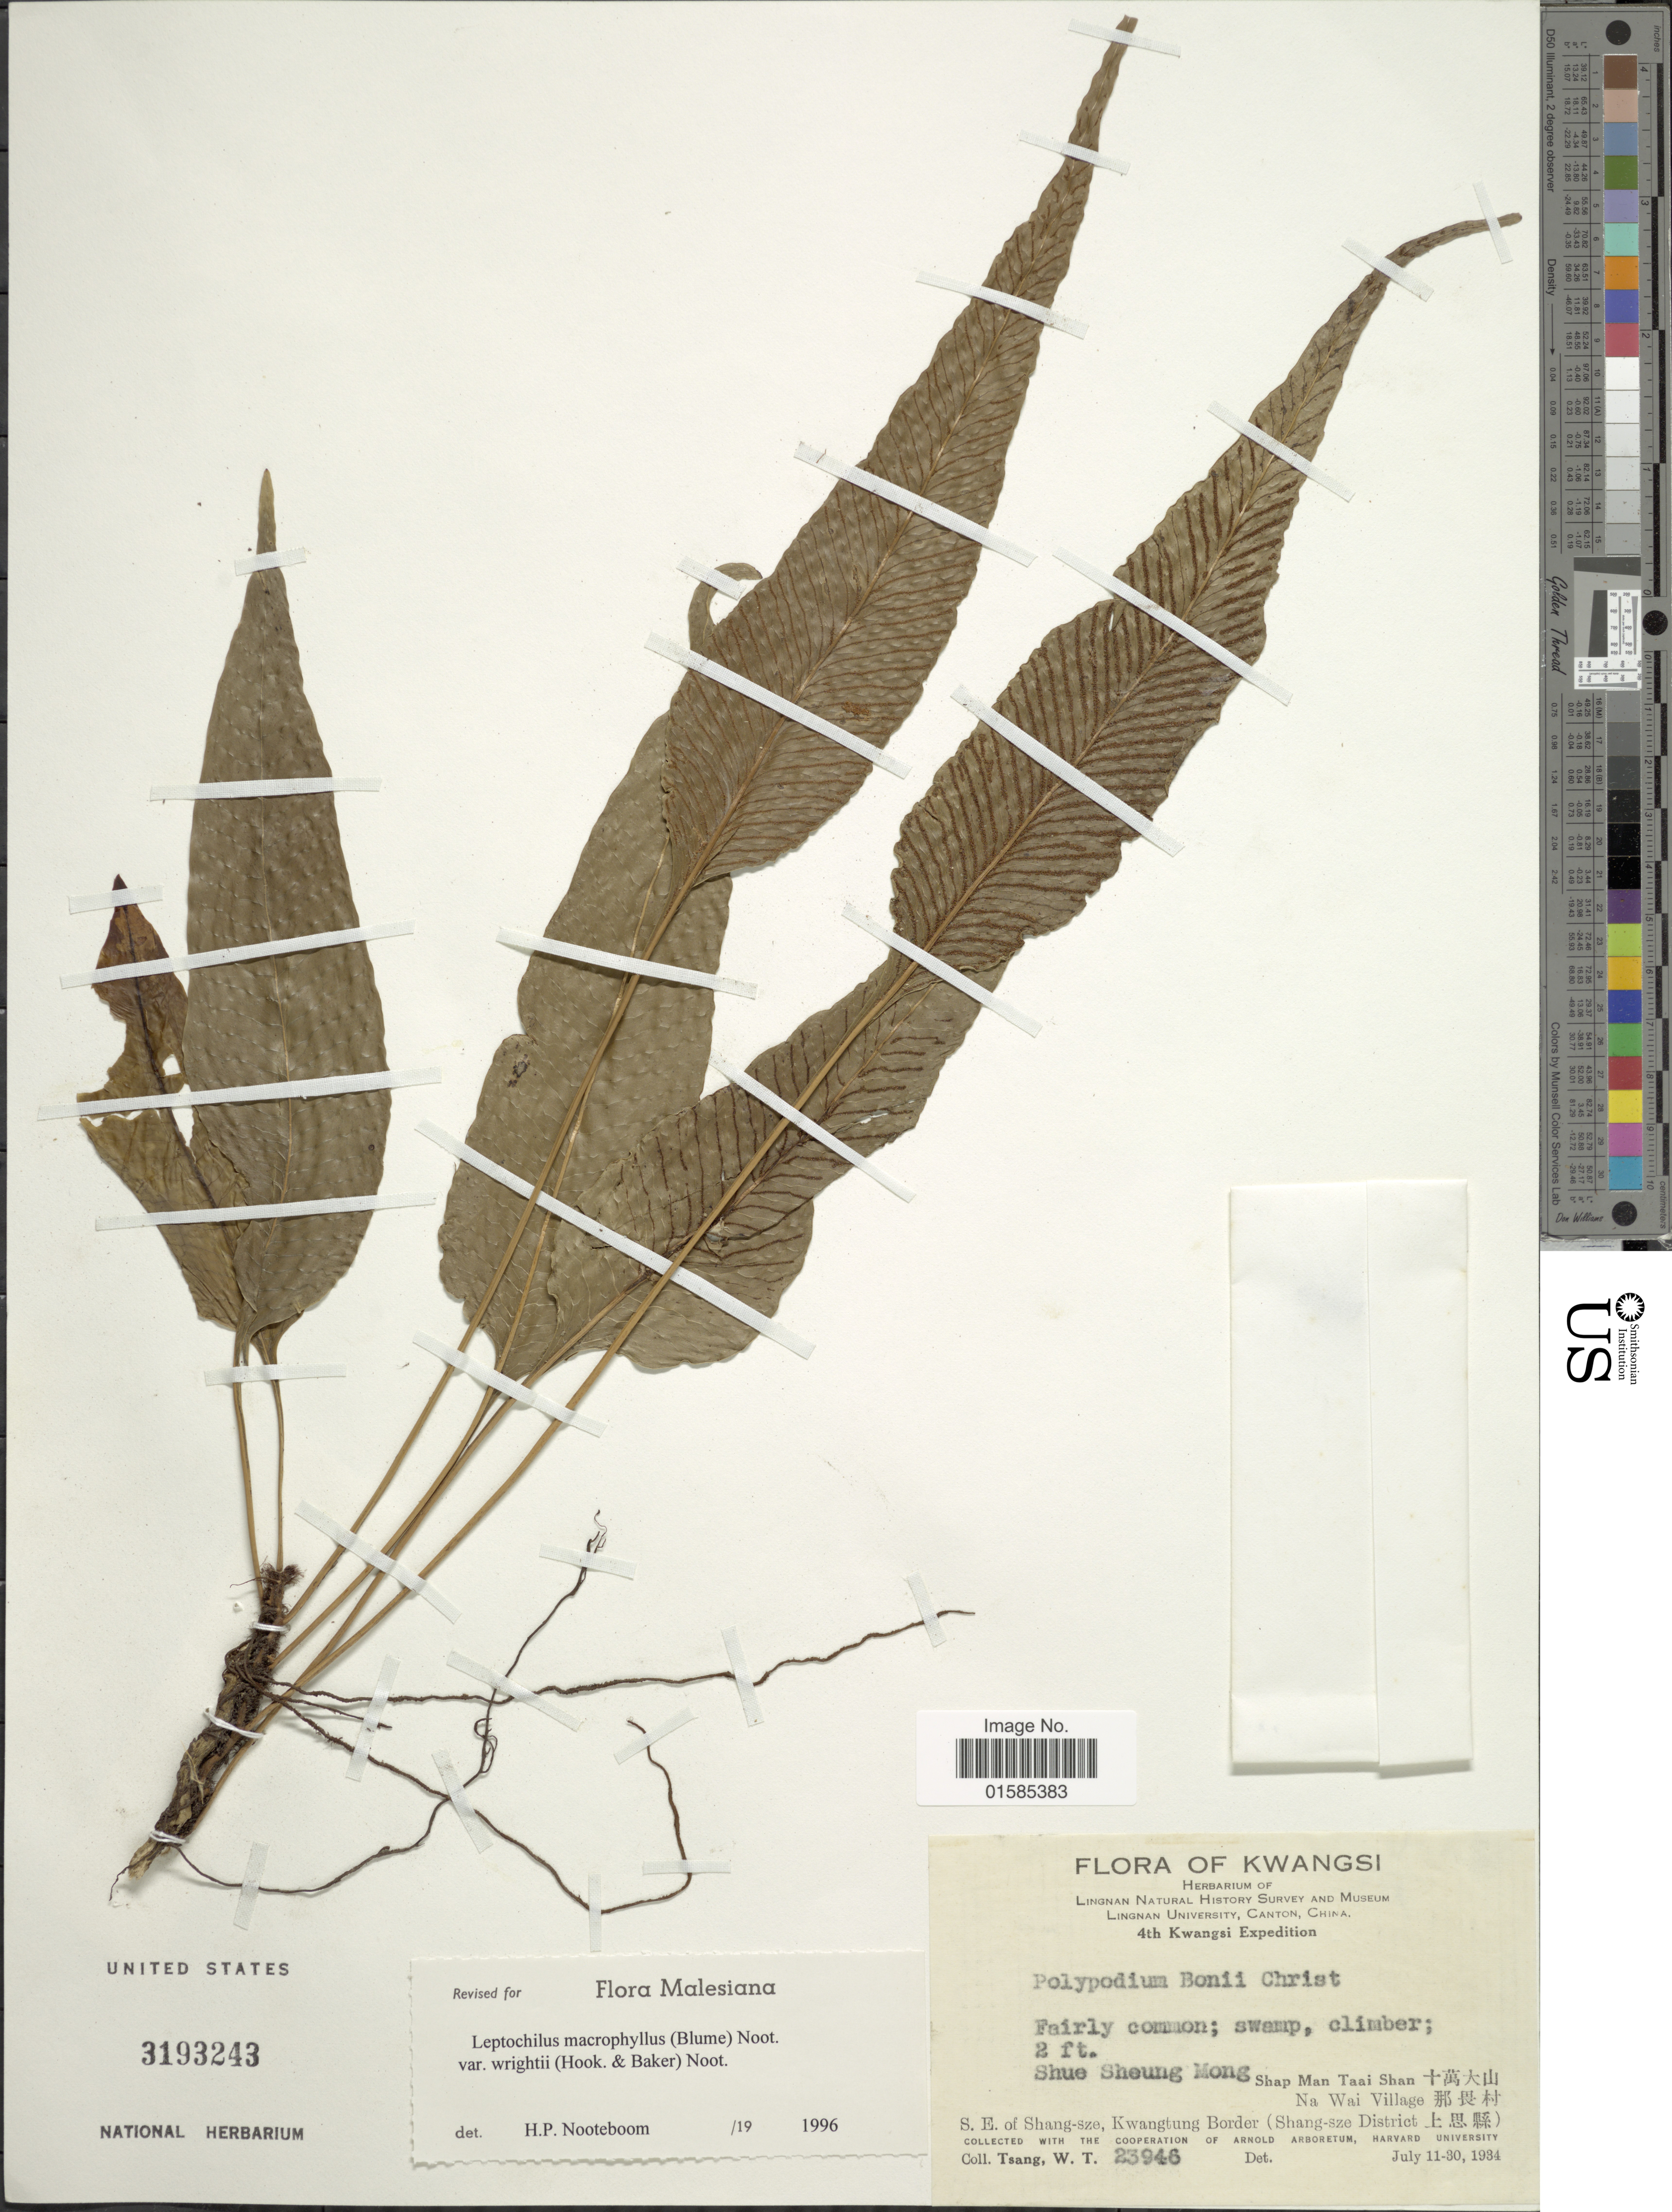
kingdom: Plantae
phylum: Tracheophyta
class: Polypodiopsida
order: Polypodiales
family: Polypodiaceae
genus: Leptochilus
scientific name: Leptochilus wrightii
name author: (Hook.) X.C. Zhang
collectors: W. T. Tsang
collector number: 23946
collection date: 1934-07-11/1934-07-30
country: China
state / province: Guangxi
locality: Kwangsi, Shap Man Taai Shan, Nam She Village, S. E. of Shang-sze, Kwangtung Border (Shang-sze District)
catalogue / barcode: US 3193243